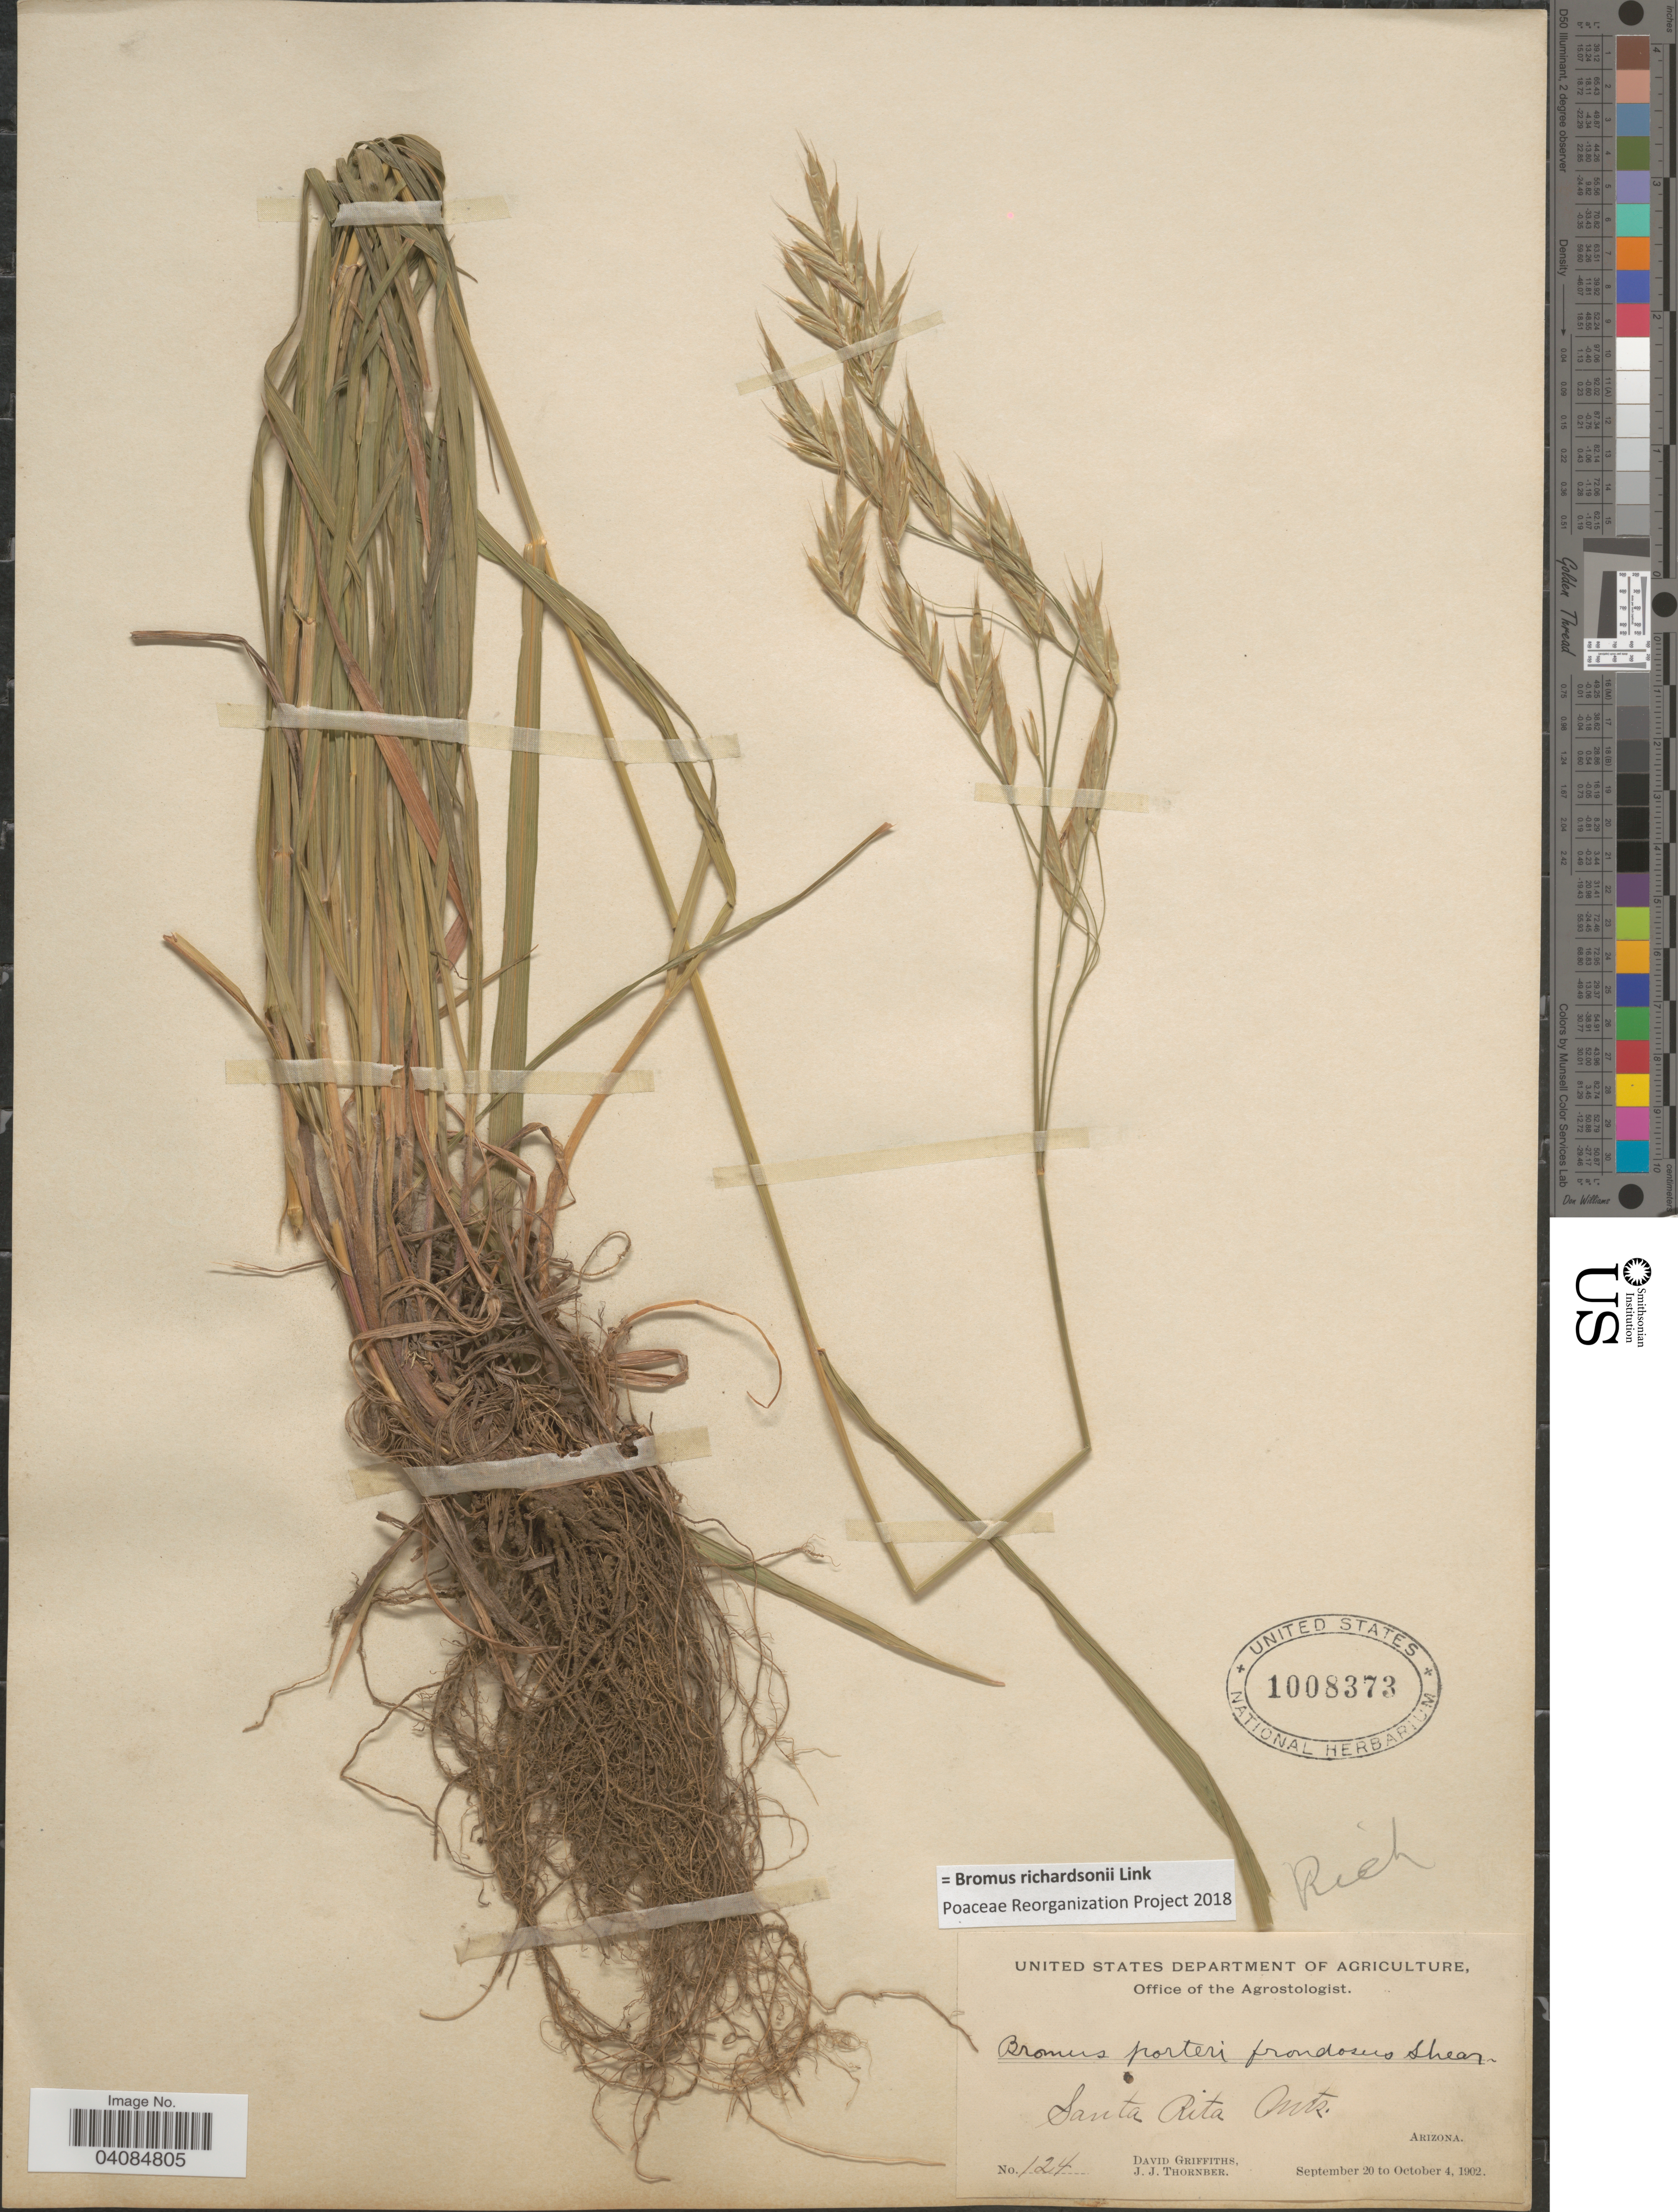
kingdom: Plantae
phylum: Tracheophyta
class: Liliopsida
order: Poales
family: Poaceae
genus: Bromus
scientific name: Bromus richardsonii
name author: Link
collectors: D. Griffiths & J. Thornber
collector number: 124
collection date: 1902-09-20/1902-10-04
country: United States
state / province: Arizona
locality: Santa Rita Mts.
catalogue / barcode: US 1008373